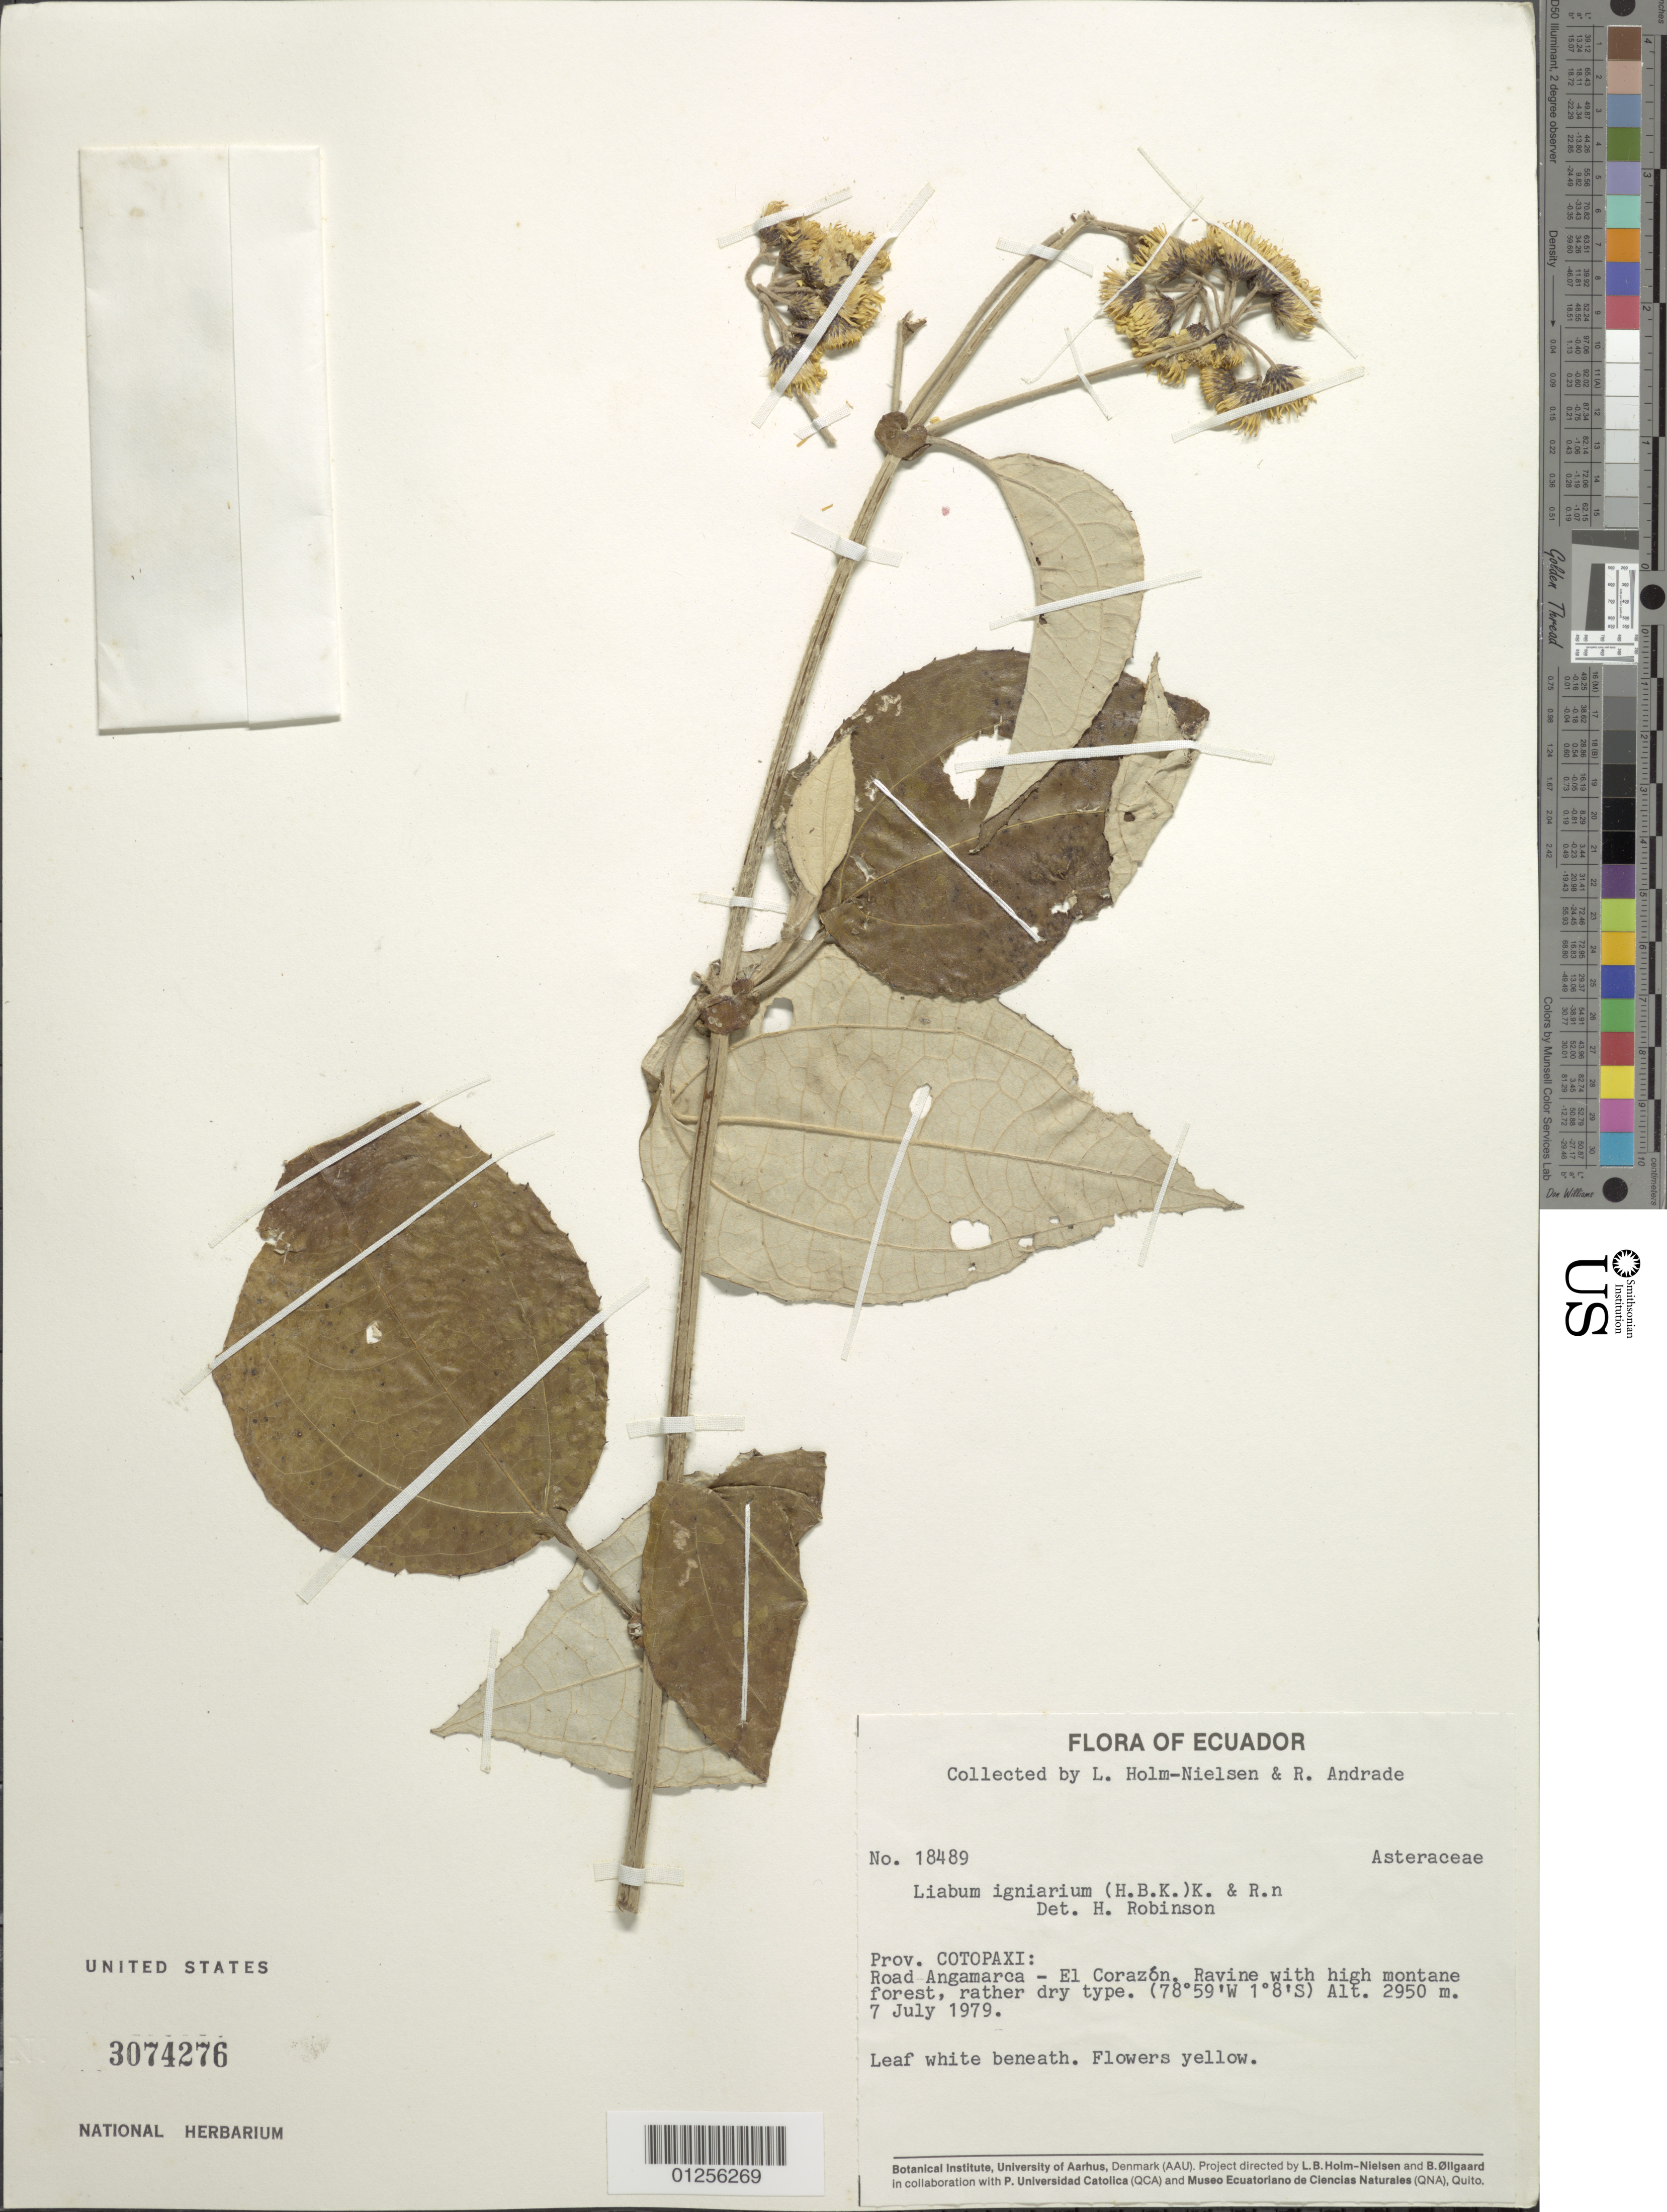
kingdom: Plantae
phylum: Tracheophyta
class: Magnoliopsida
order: Asterales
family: Asteraceae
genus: Liabum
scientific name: Liabum solidagineum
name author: (Kunth) Less.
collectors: A. Shilom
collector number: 8160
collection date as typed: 15 April 1985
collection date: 1985-04-15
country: Mexico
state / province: Chiapas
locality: Cuahutemoc, km 18 col., Mpio. Trinitaria Chiapas (Ciudad Chuahtemoc; La Trinitaria)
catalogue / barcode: US 3133492